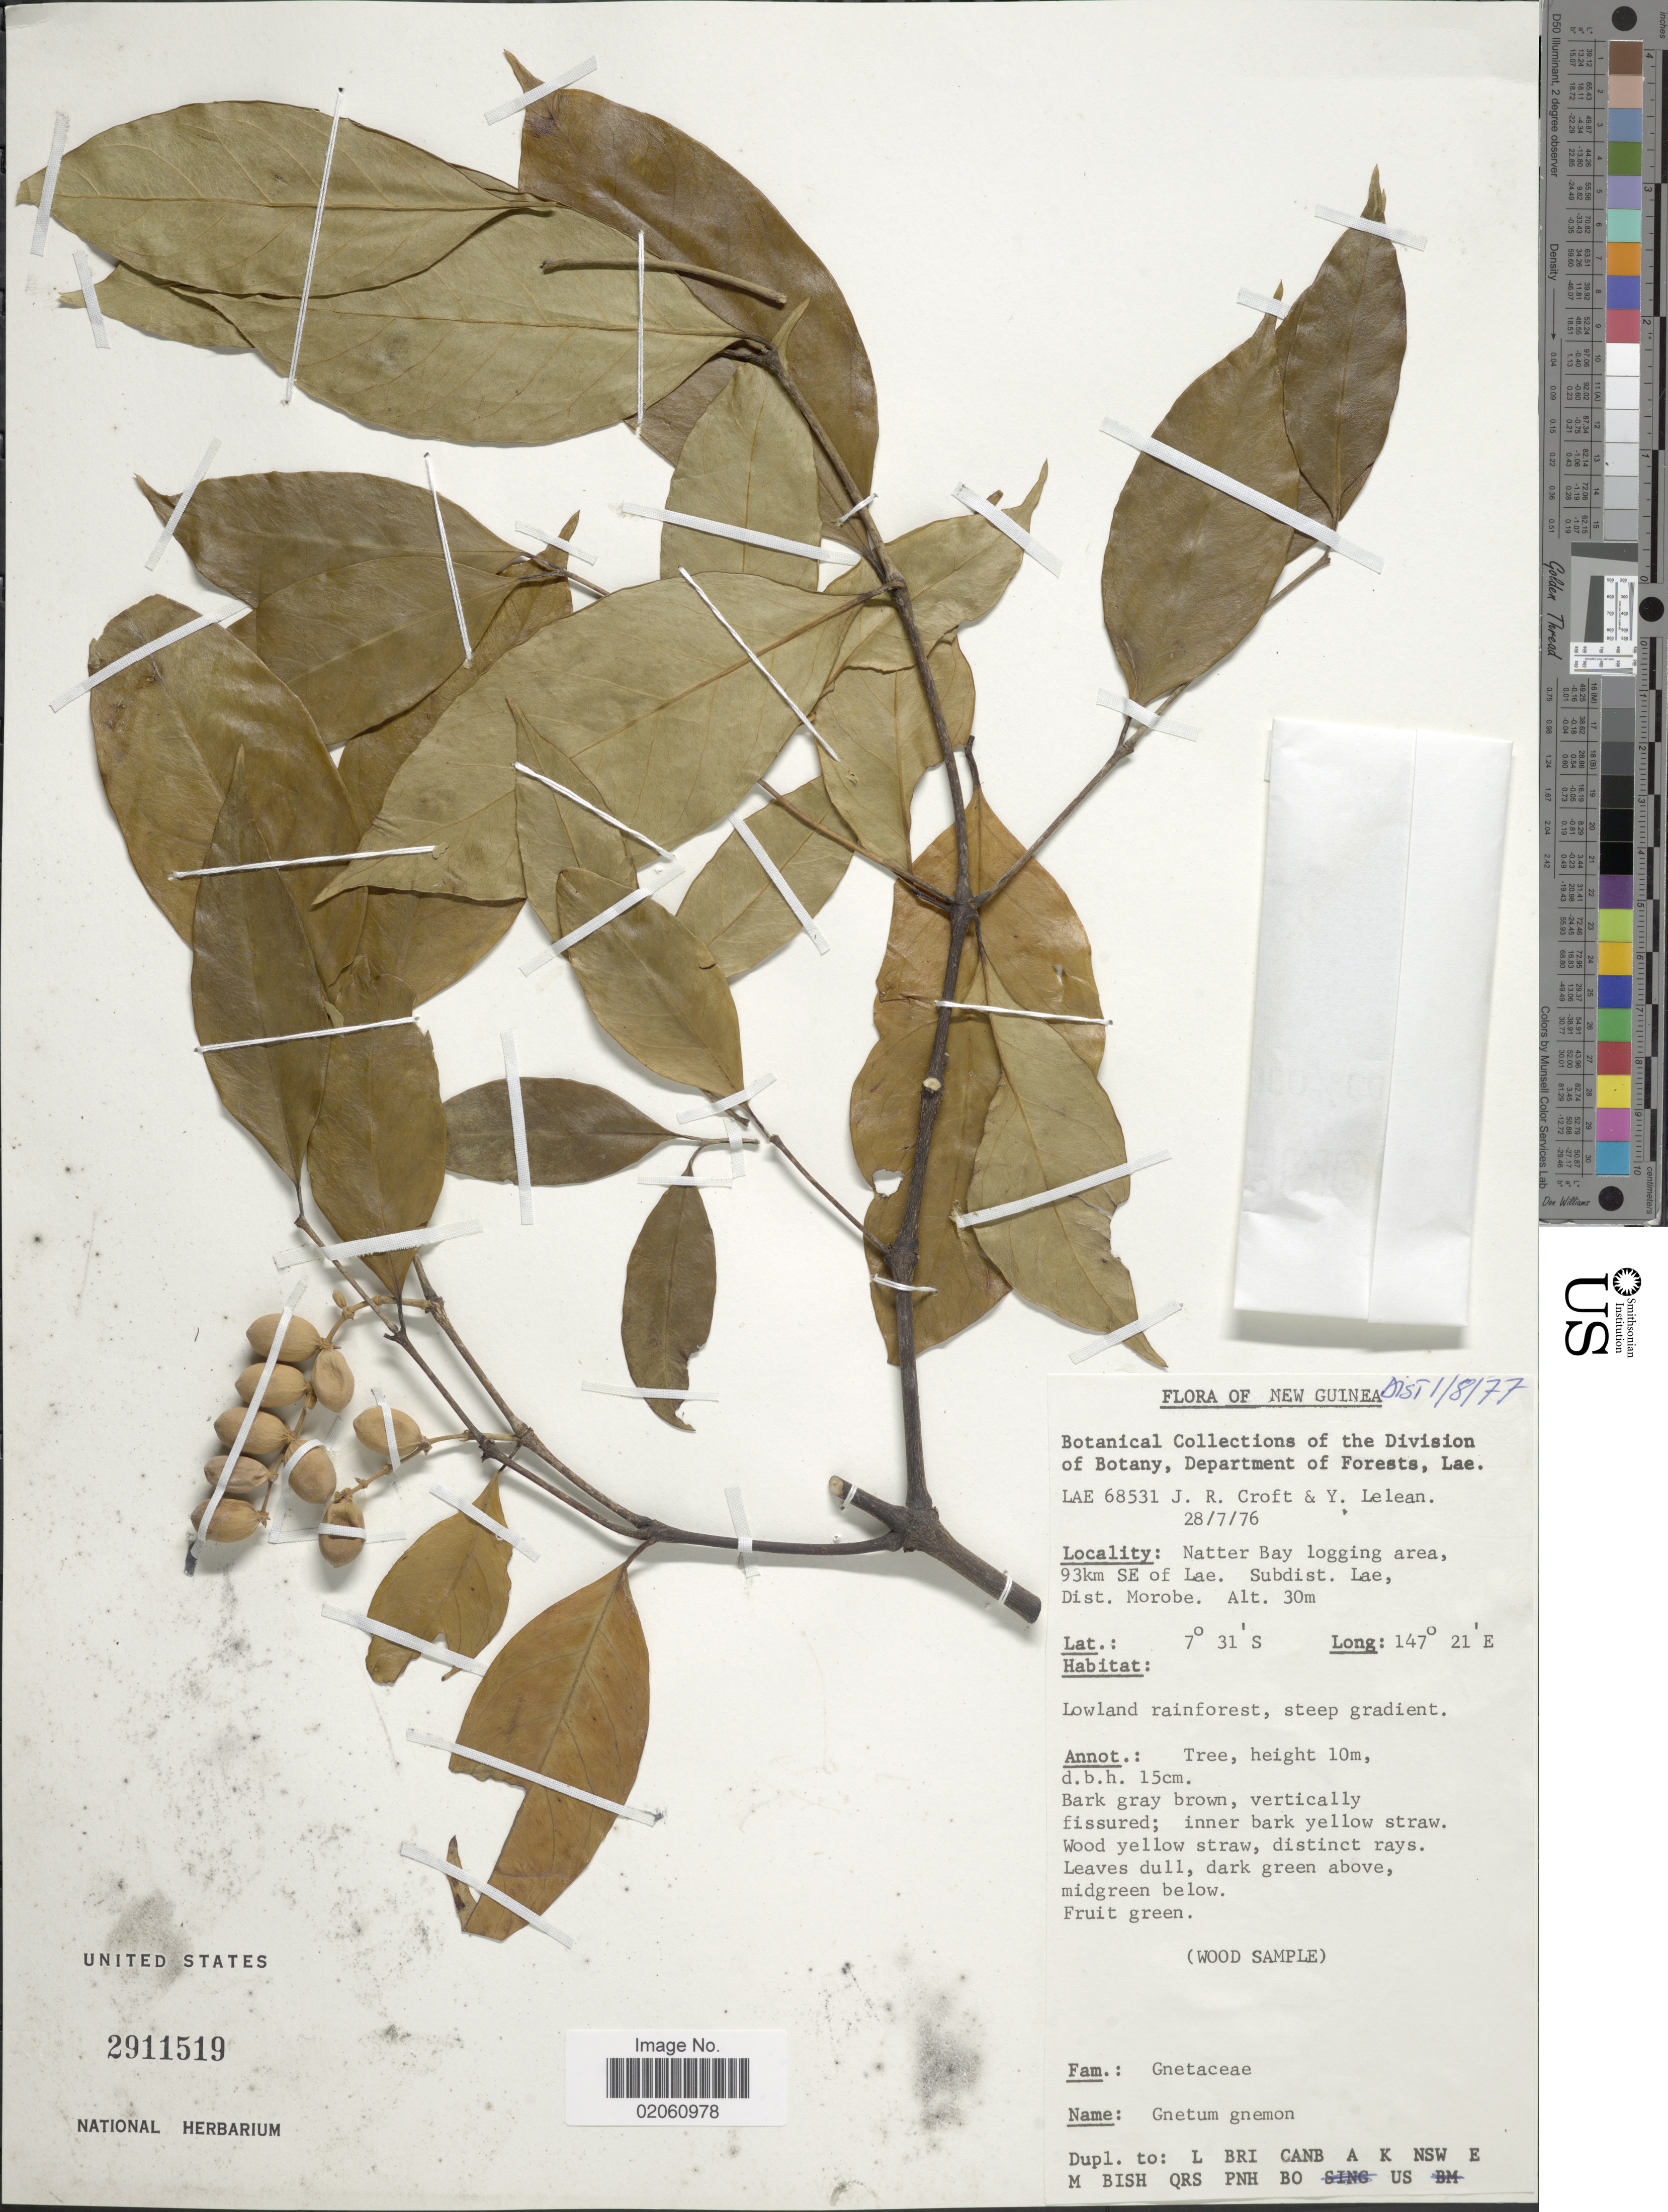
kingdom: Plantae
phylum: Tracheophyta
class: Gnetopsida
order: Gnetales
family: Gnetaceae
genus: Gnetum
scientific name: Gnetum gnemon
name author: L.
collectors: J. R. Croft & Y. Lelean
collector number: LAE 68531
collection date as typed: Transcribed d/m/y: 28/7/76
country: Papua New Guinea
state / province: Morobe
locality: New Guinea, Natter Bay logging area, 93km SE of Lae. Subdist. Lae, Dist Morobe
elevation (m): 30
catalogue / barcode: US 2911519